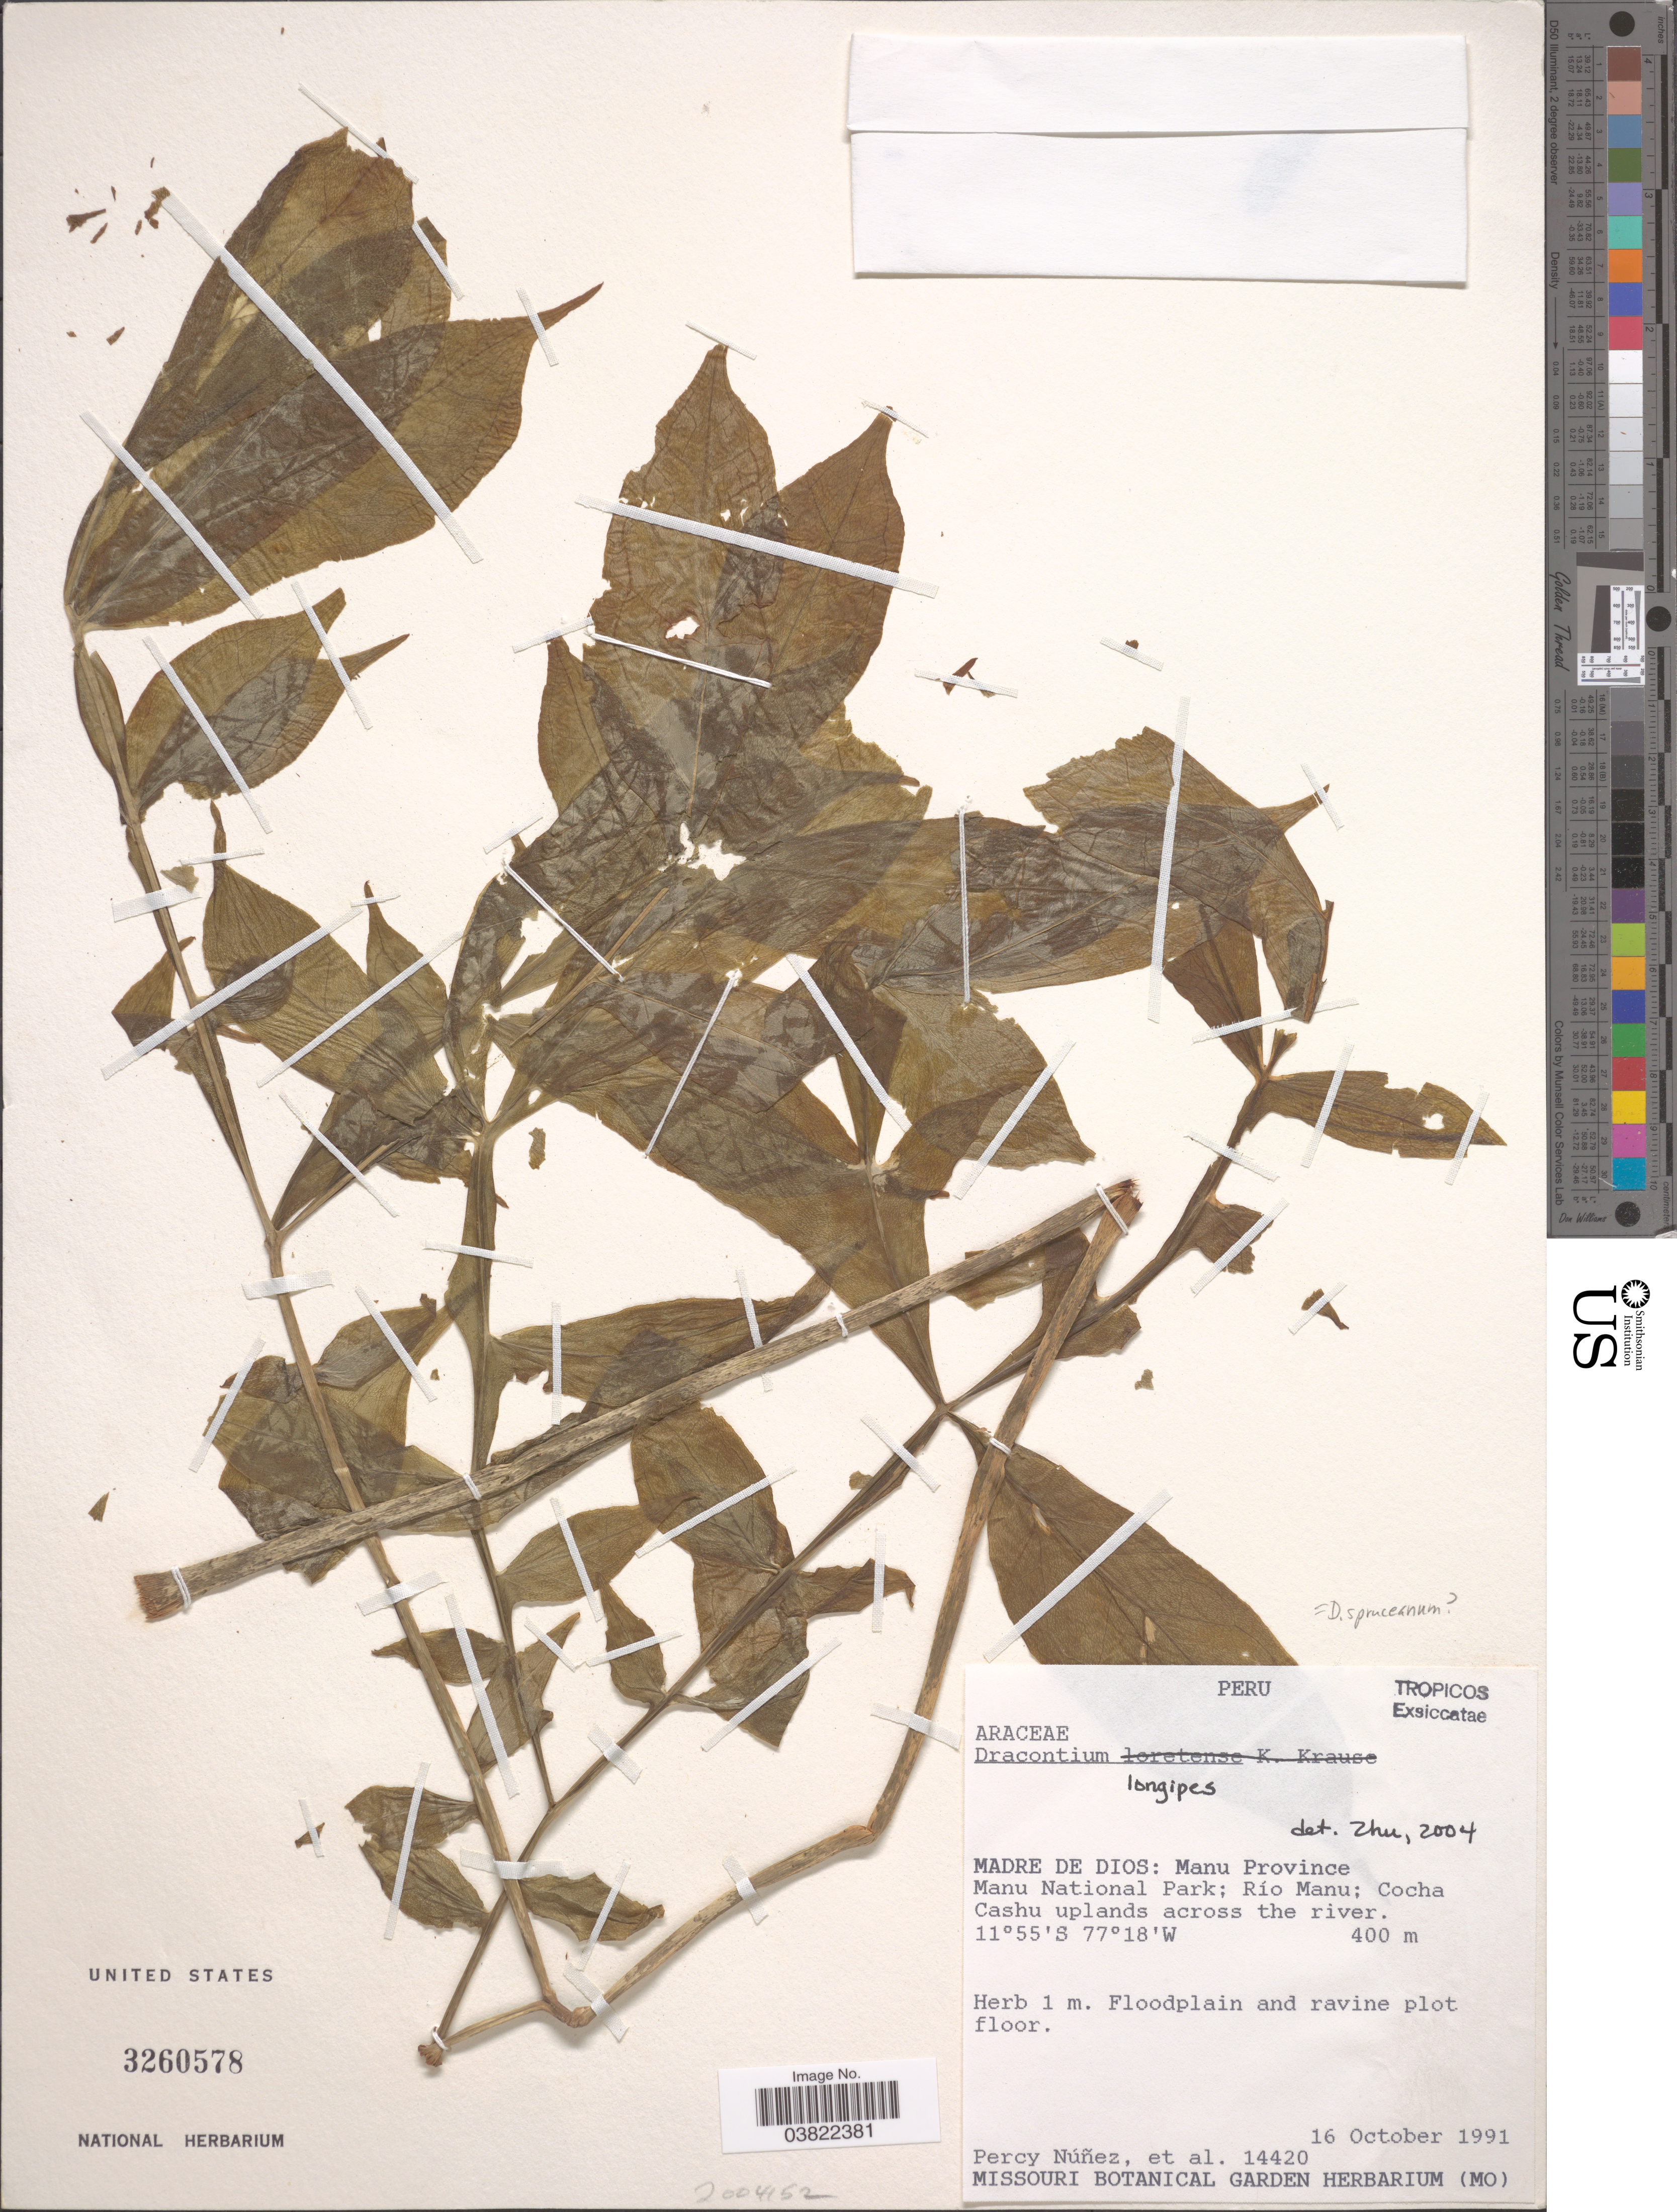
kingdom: Plantae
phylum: Tracheophyta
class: Liliopsida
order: Alismatales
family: Araceae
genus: Dracontium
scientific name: Dracontium longipes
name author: Engl.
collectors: P. Nuñez V. & et al.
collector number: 14420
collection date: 1991-10-16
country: Peru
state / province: Madre de Dios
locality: Manu Province. Manu National Park; Río Manu; Cocha Cashu uplands across the river.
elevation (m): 400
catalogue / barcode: US 3260578